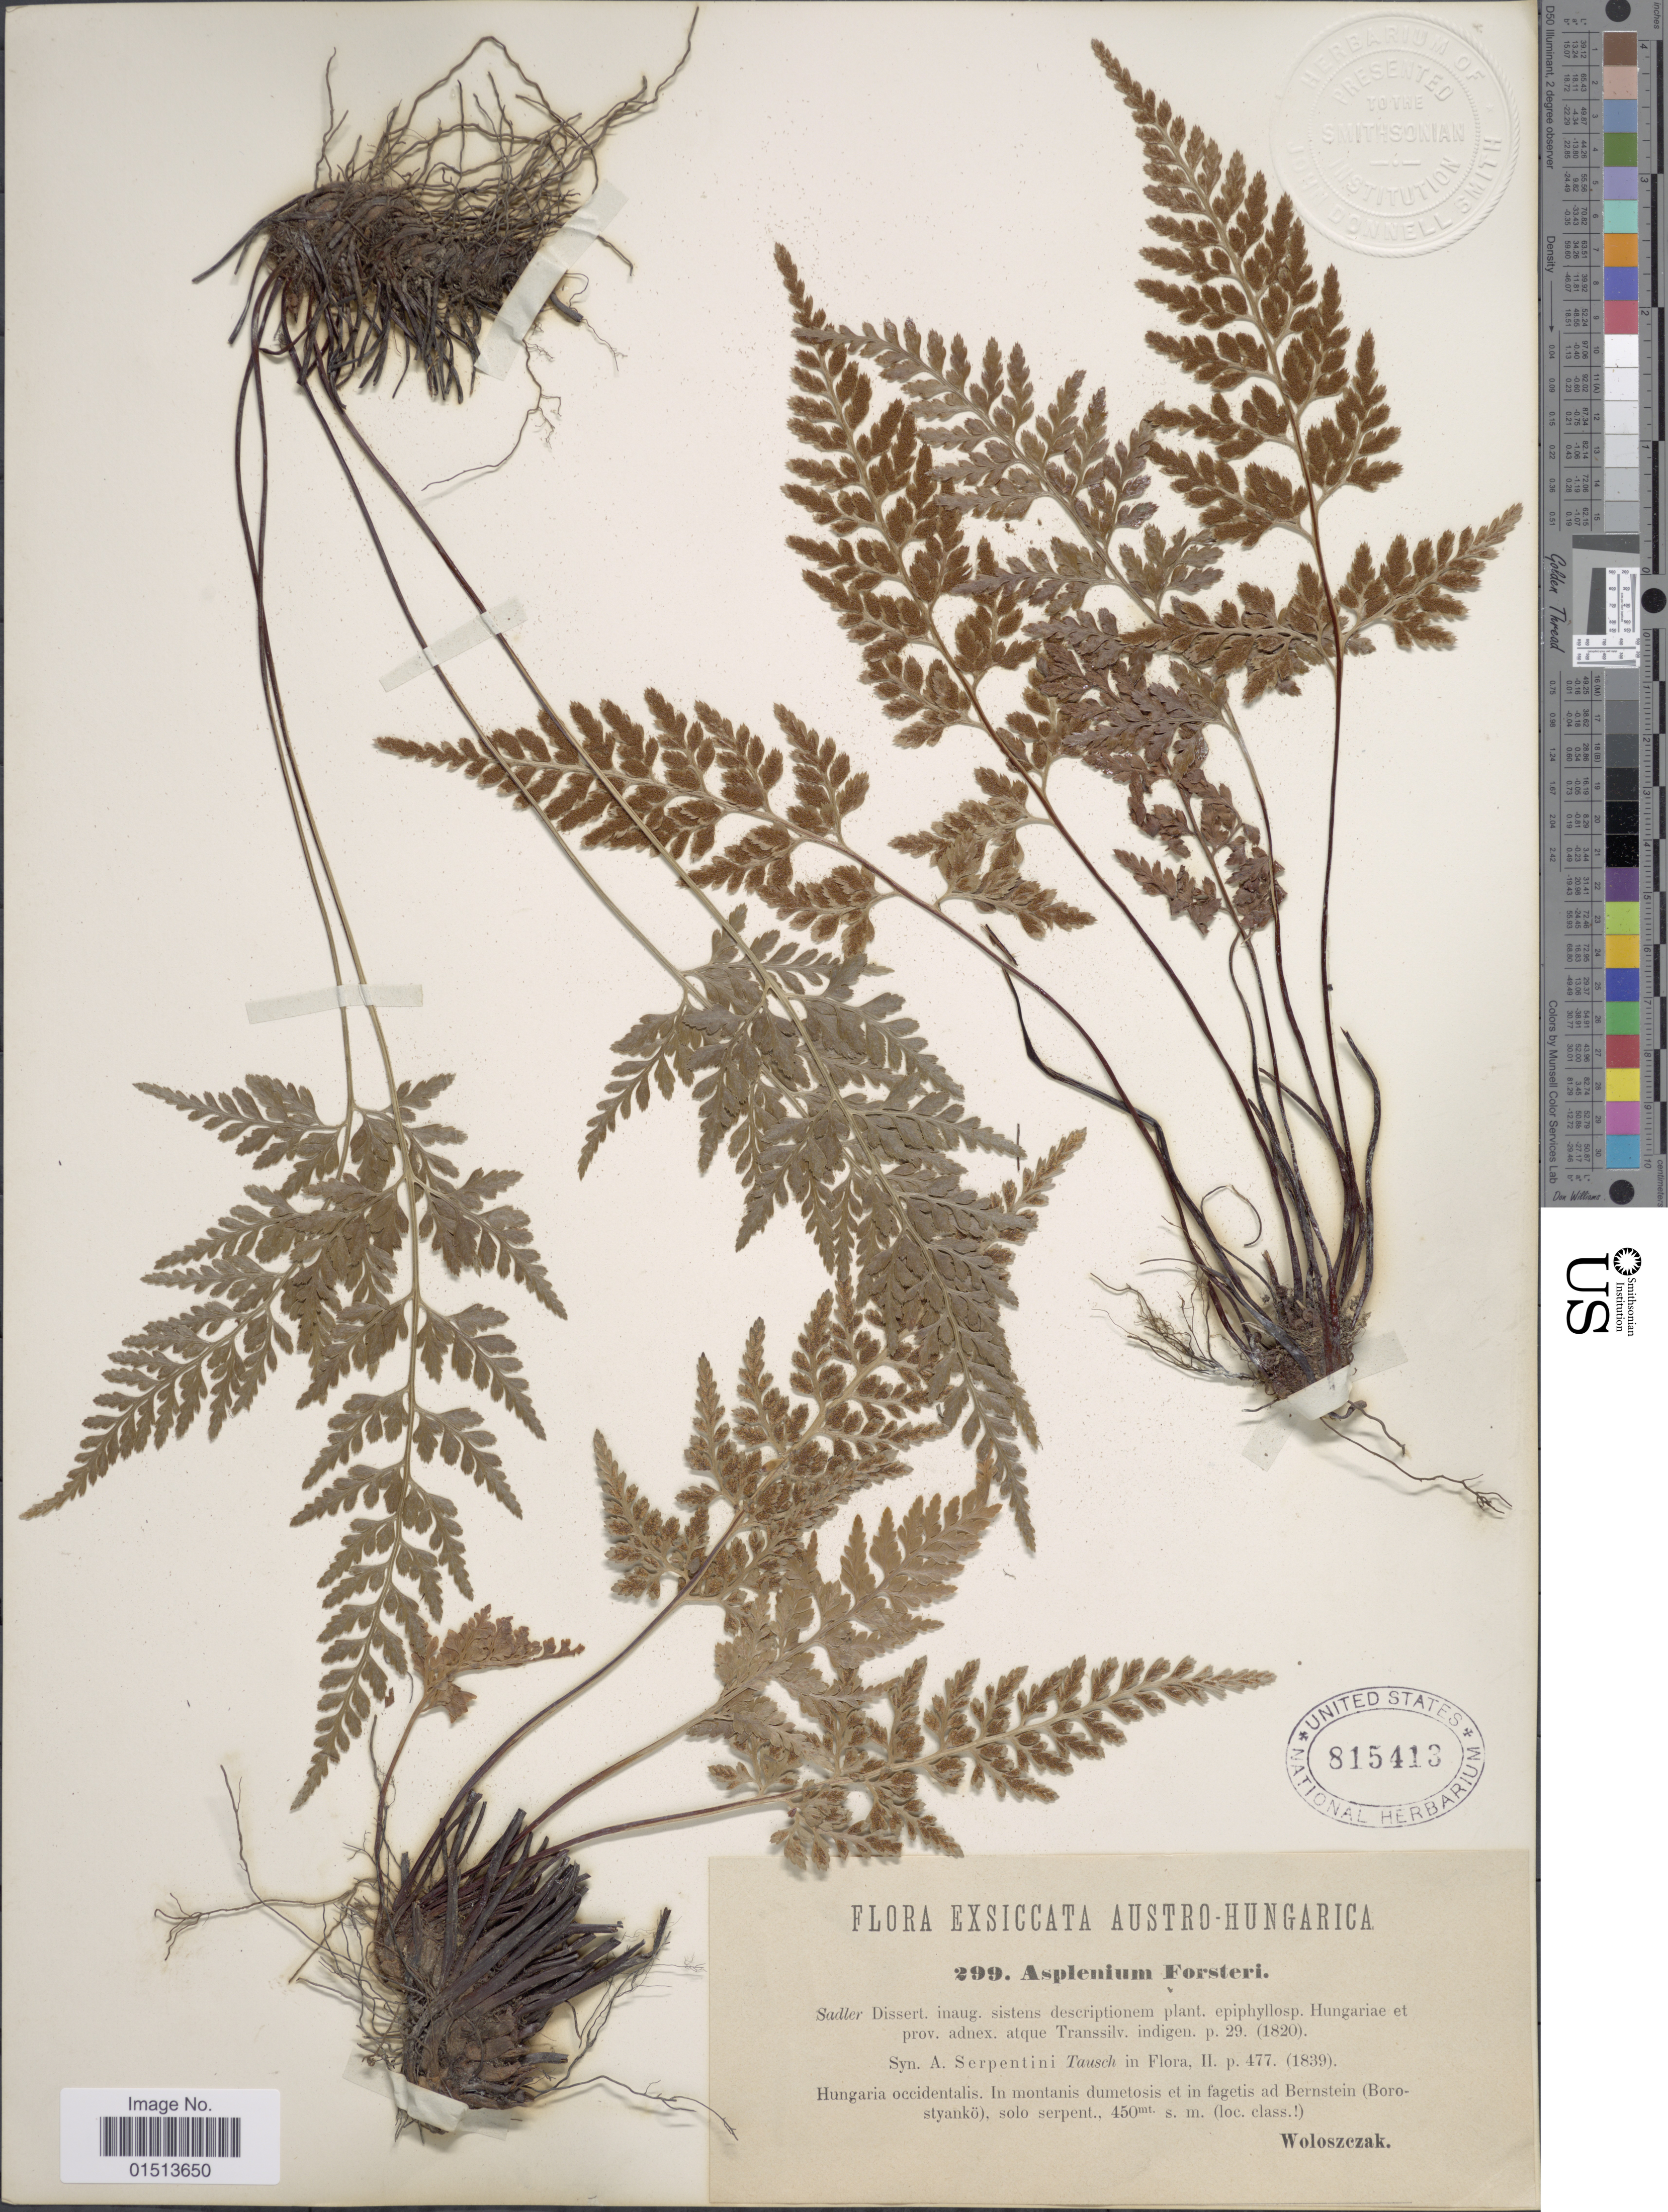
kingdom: Plantae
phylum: Tracheophyta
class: Polypodiopsida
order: Polypodiales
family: Aspleniaceae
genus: Asplenium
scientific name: Asplenium adiantum-nigrum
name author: L.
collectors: Woloszczak, E.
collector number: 299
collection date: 1820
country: Hungary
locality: In montanis dumetosis et in fagetis ad Bernstein (Borostyankö), solo serpent.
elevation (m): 450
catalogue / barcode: US 815413